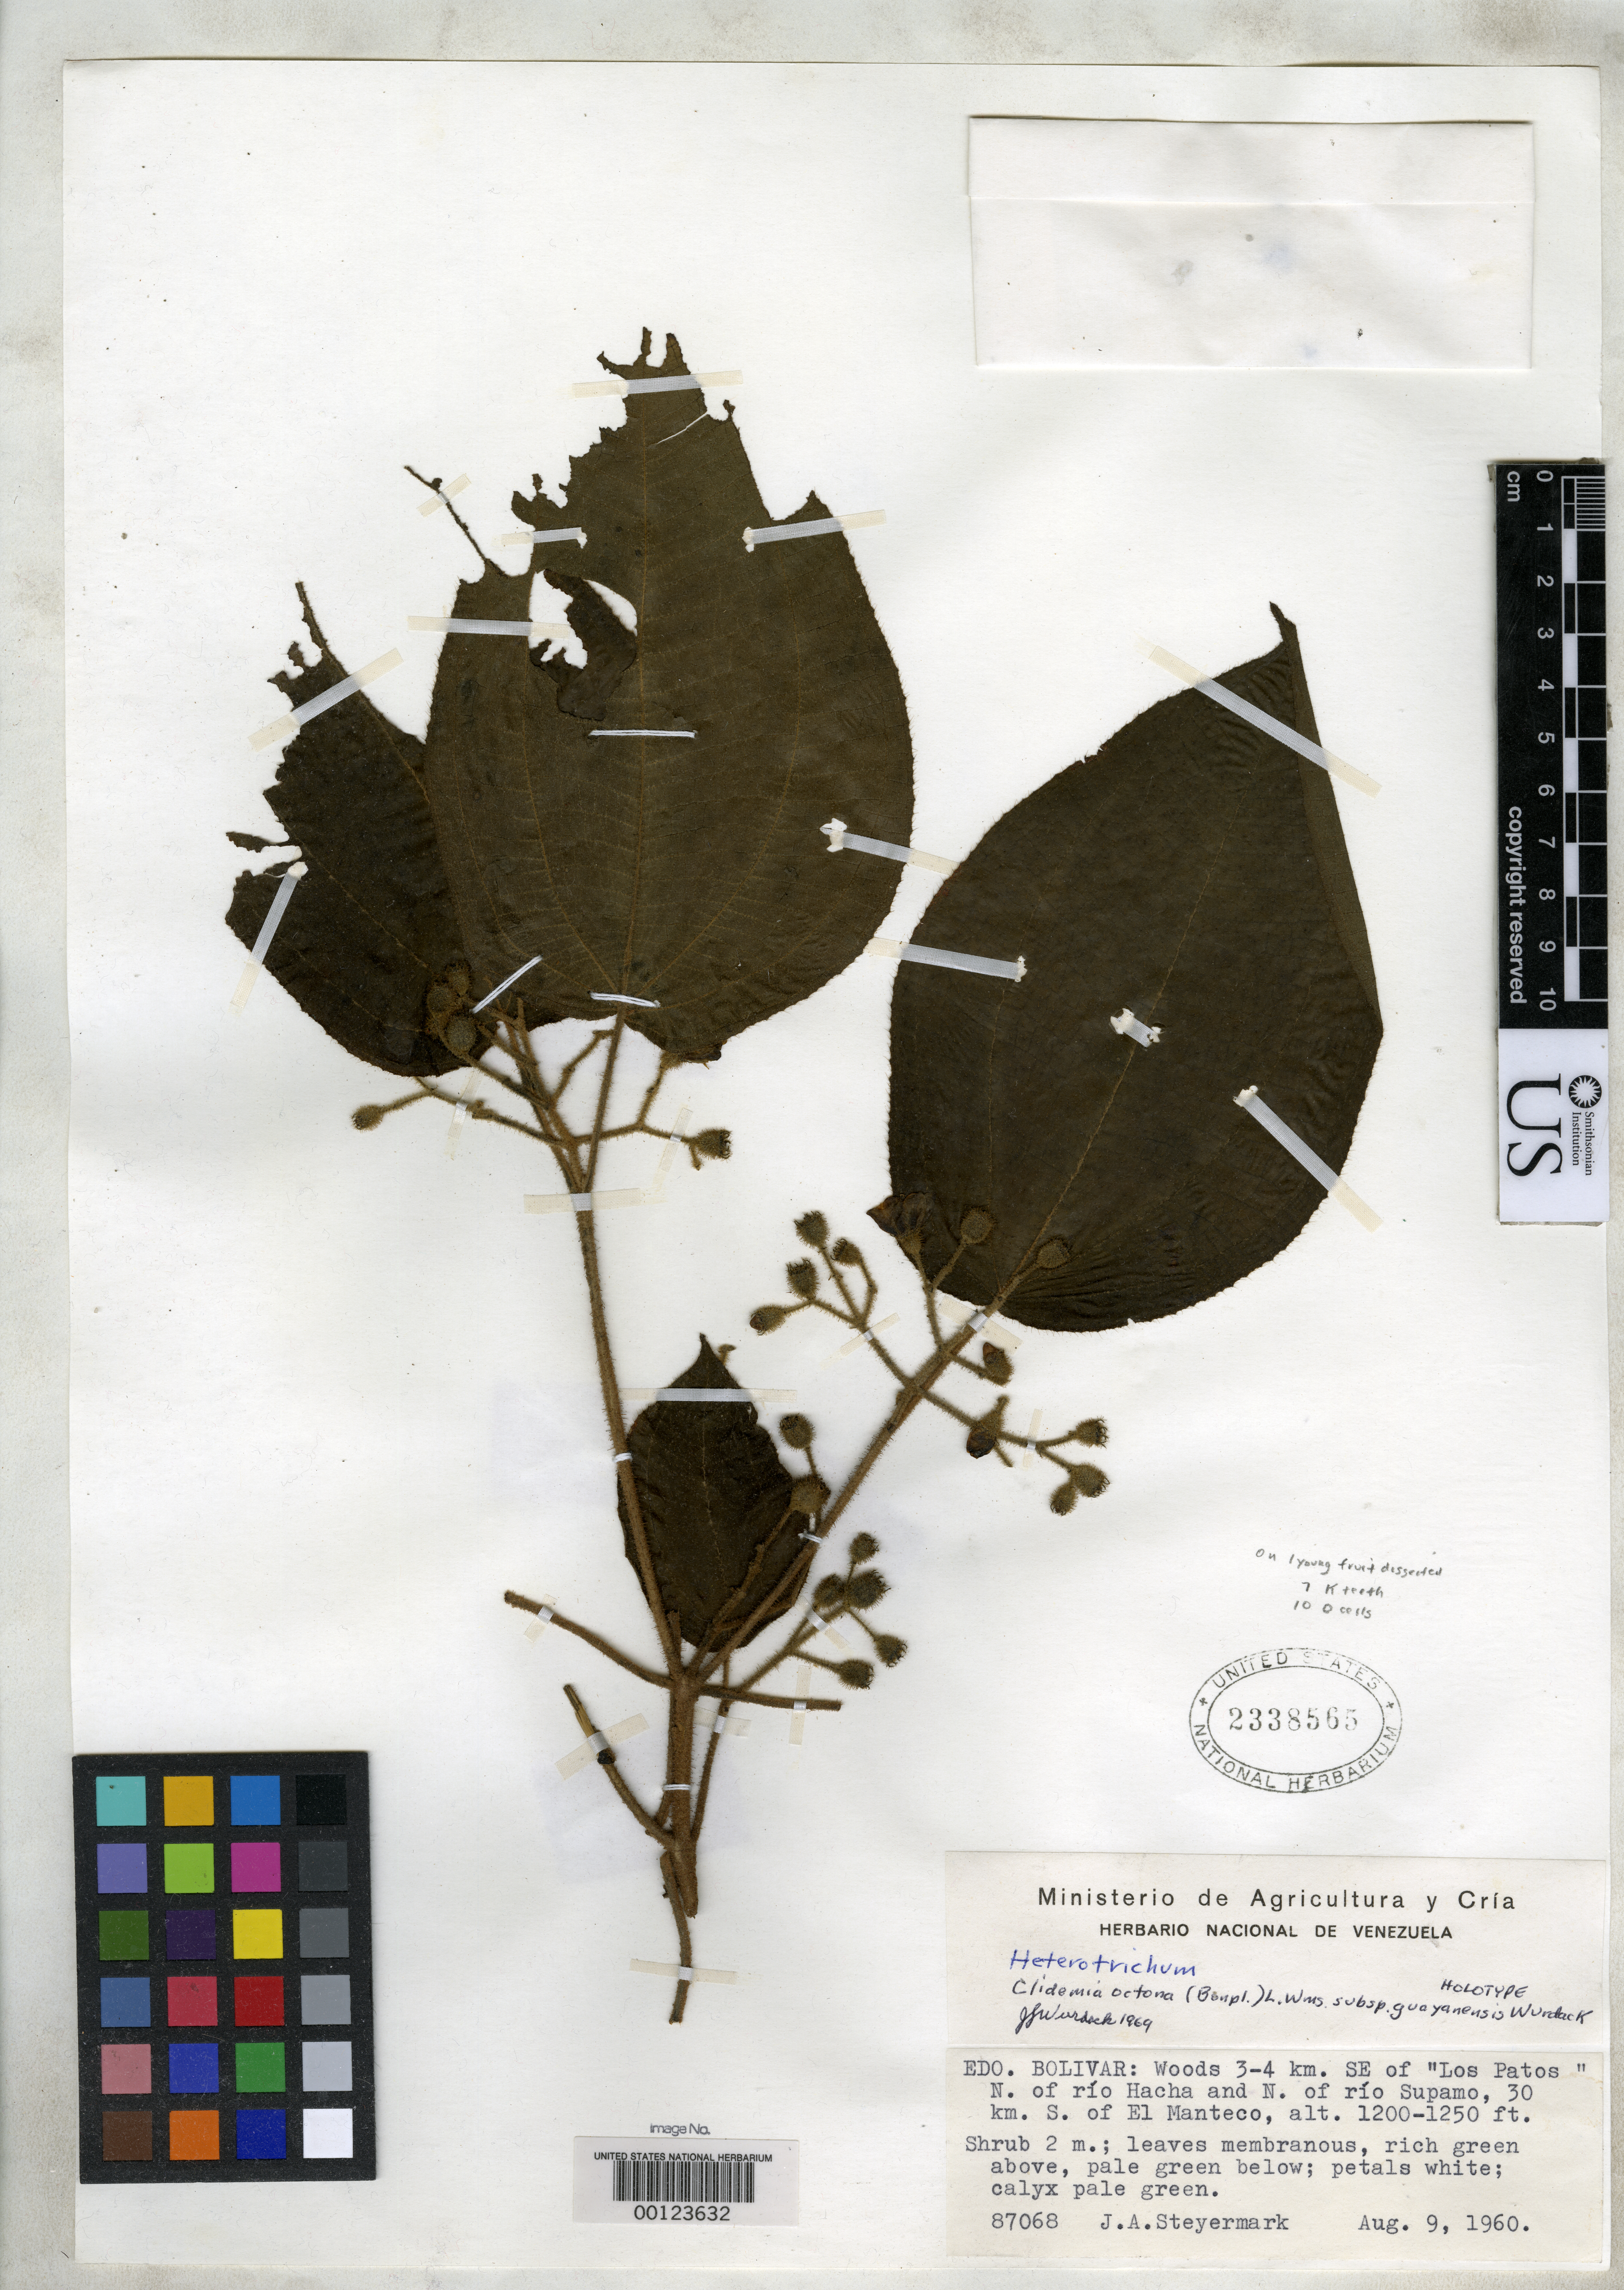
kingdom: Plantae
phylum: Tracheophyta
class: Magnoliopsida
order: Myrtales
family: Melastomataceae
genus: Clidemia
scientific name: Clidemia octona subsp. guayanensis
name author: Wurdack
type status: Holotype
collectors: J. Steyermark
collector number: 87068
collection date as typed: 09 Aug 1960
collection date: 1960-08-09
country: Venezuela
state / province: Bolivar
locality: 30 km. S of El Manteco.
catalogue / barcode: US 2338565